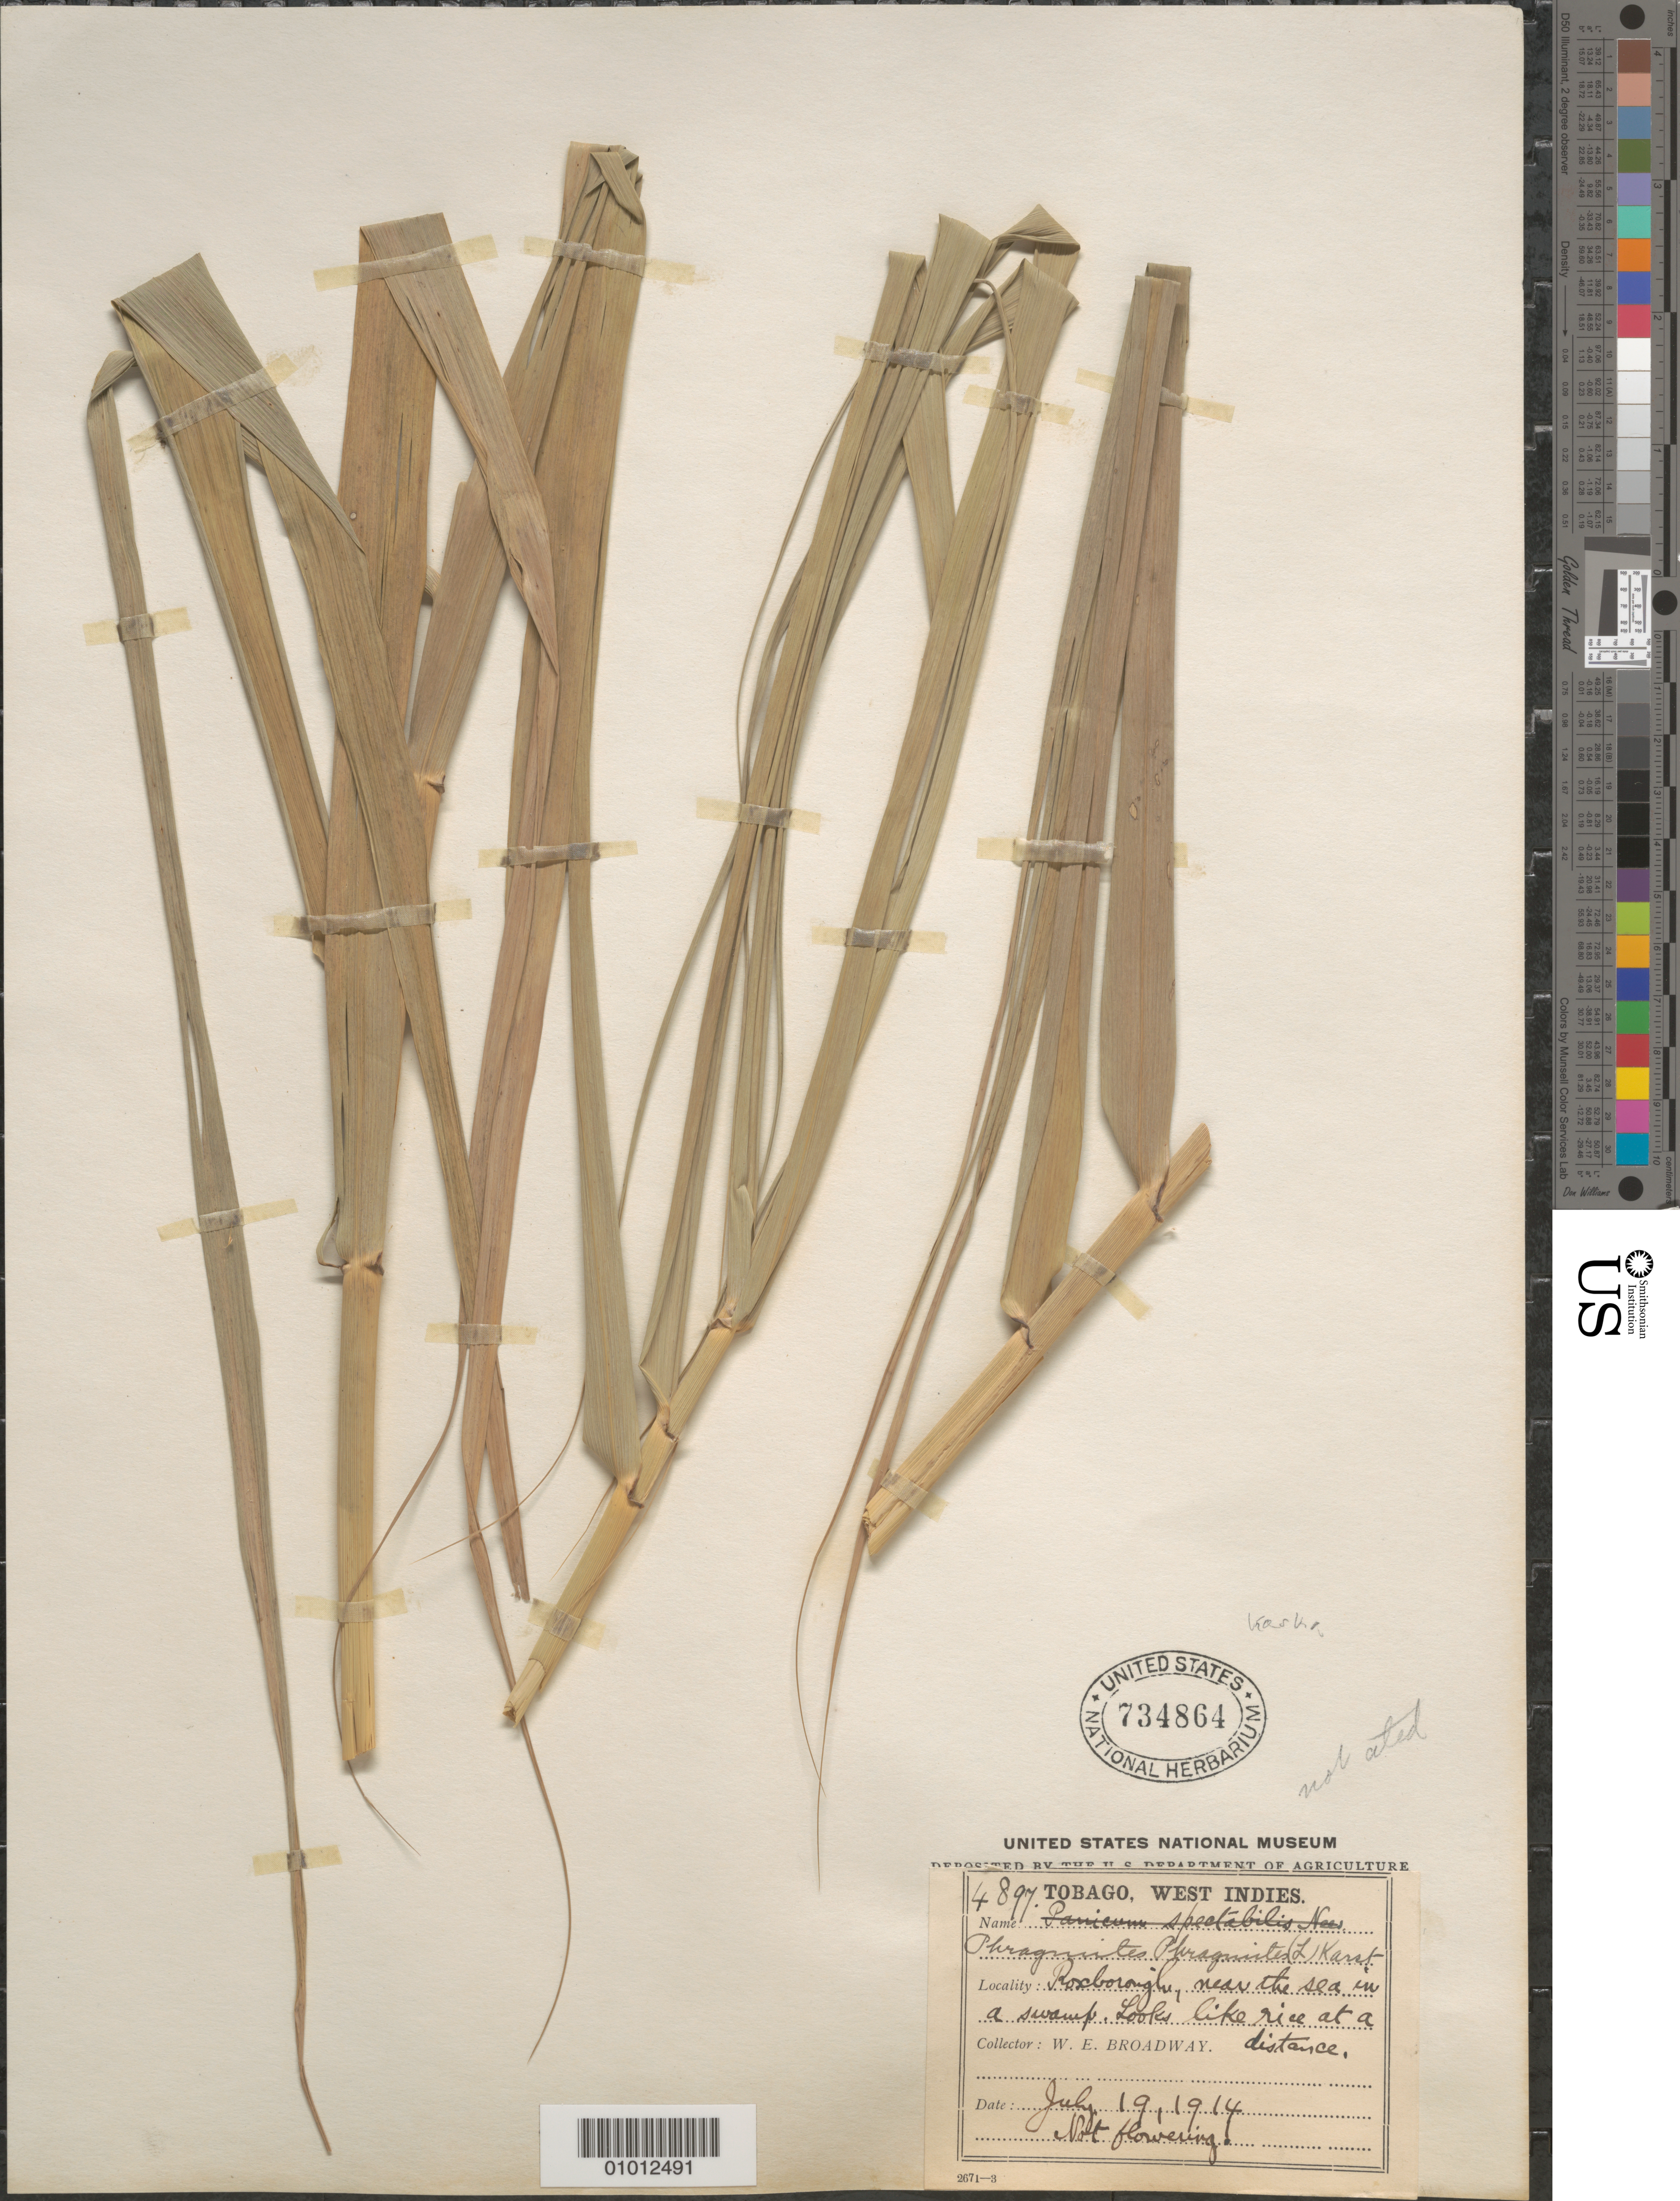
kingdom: Plantae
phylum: Tracheophyta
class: Liliopsida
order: Poales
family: Poaceae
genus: Phragmites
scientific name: Phragmites australis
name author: (Cav.) Trin. ex Steud.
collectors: W. E. Broadway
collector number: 4897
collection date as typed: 19 Jul 1914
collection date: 1914-07-19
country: Trinidad and Tobago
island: Tobago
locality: Roxborough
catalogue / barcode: US 734864